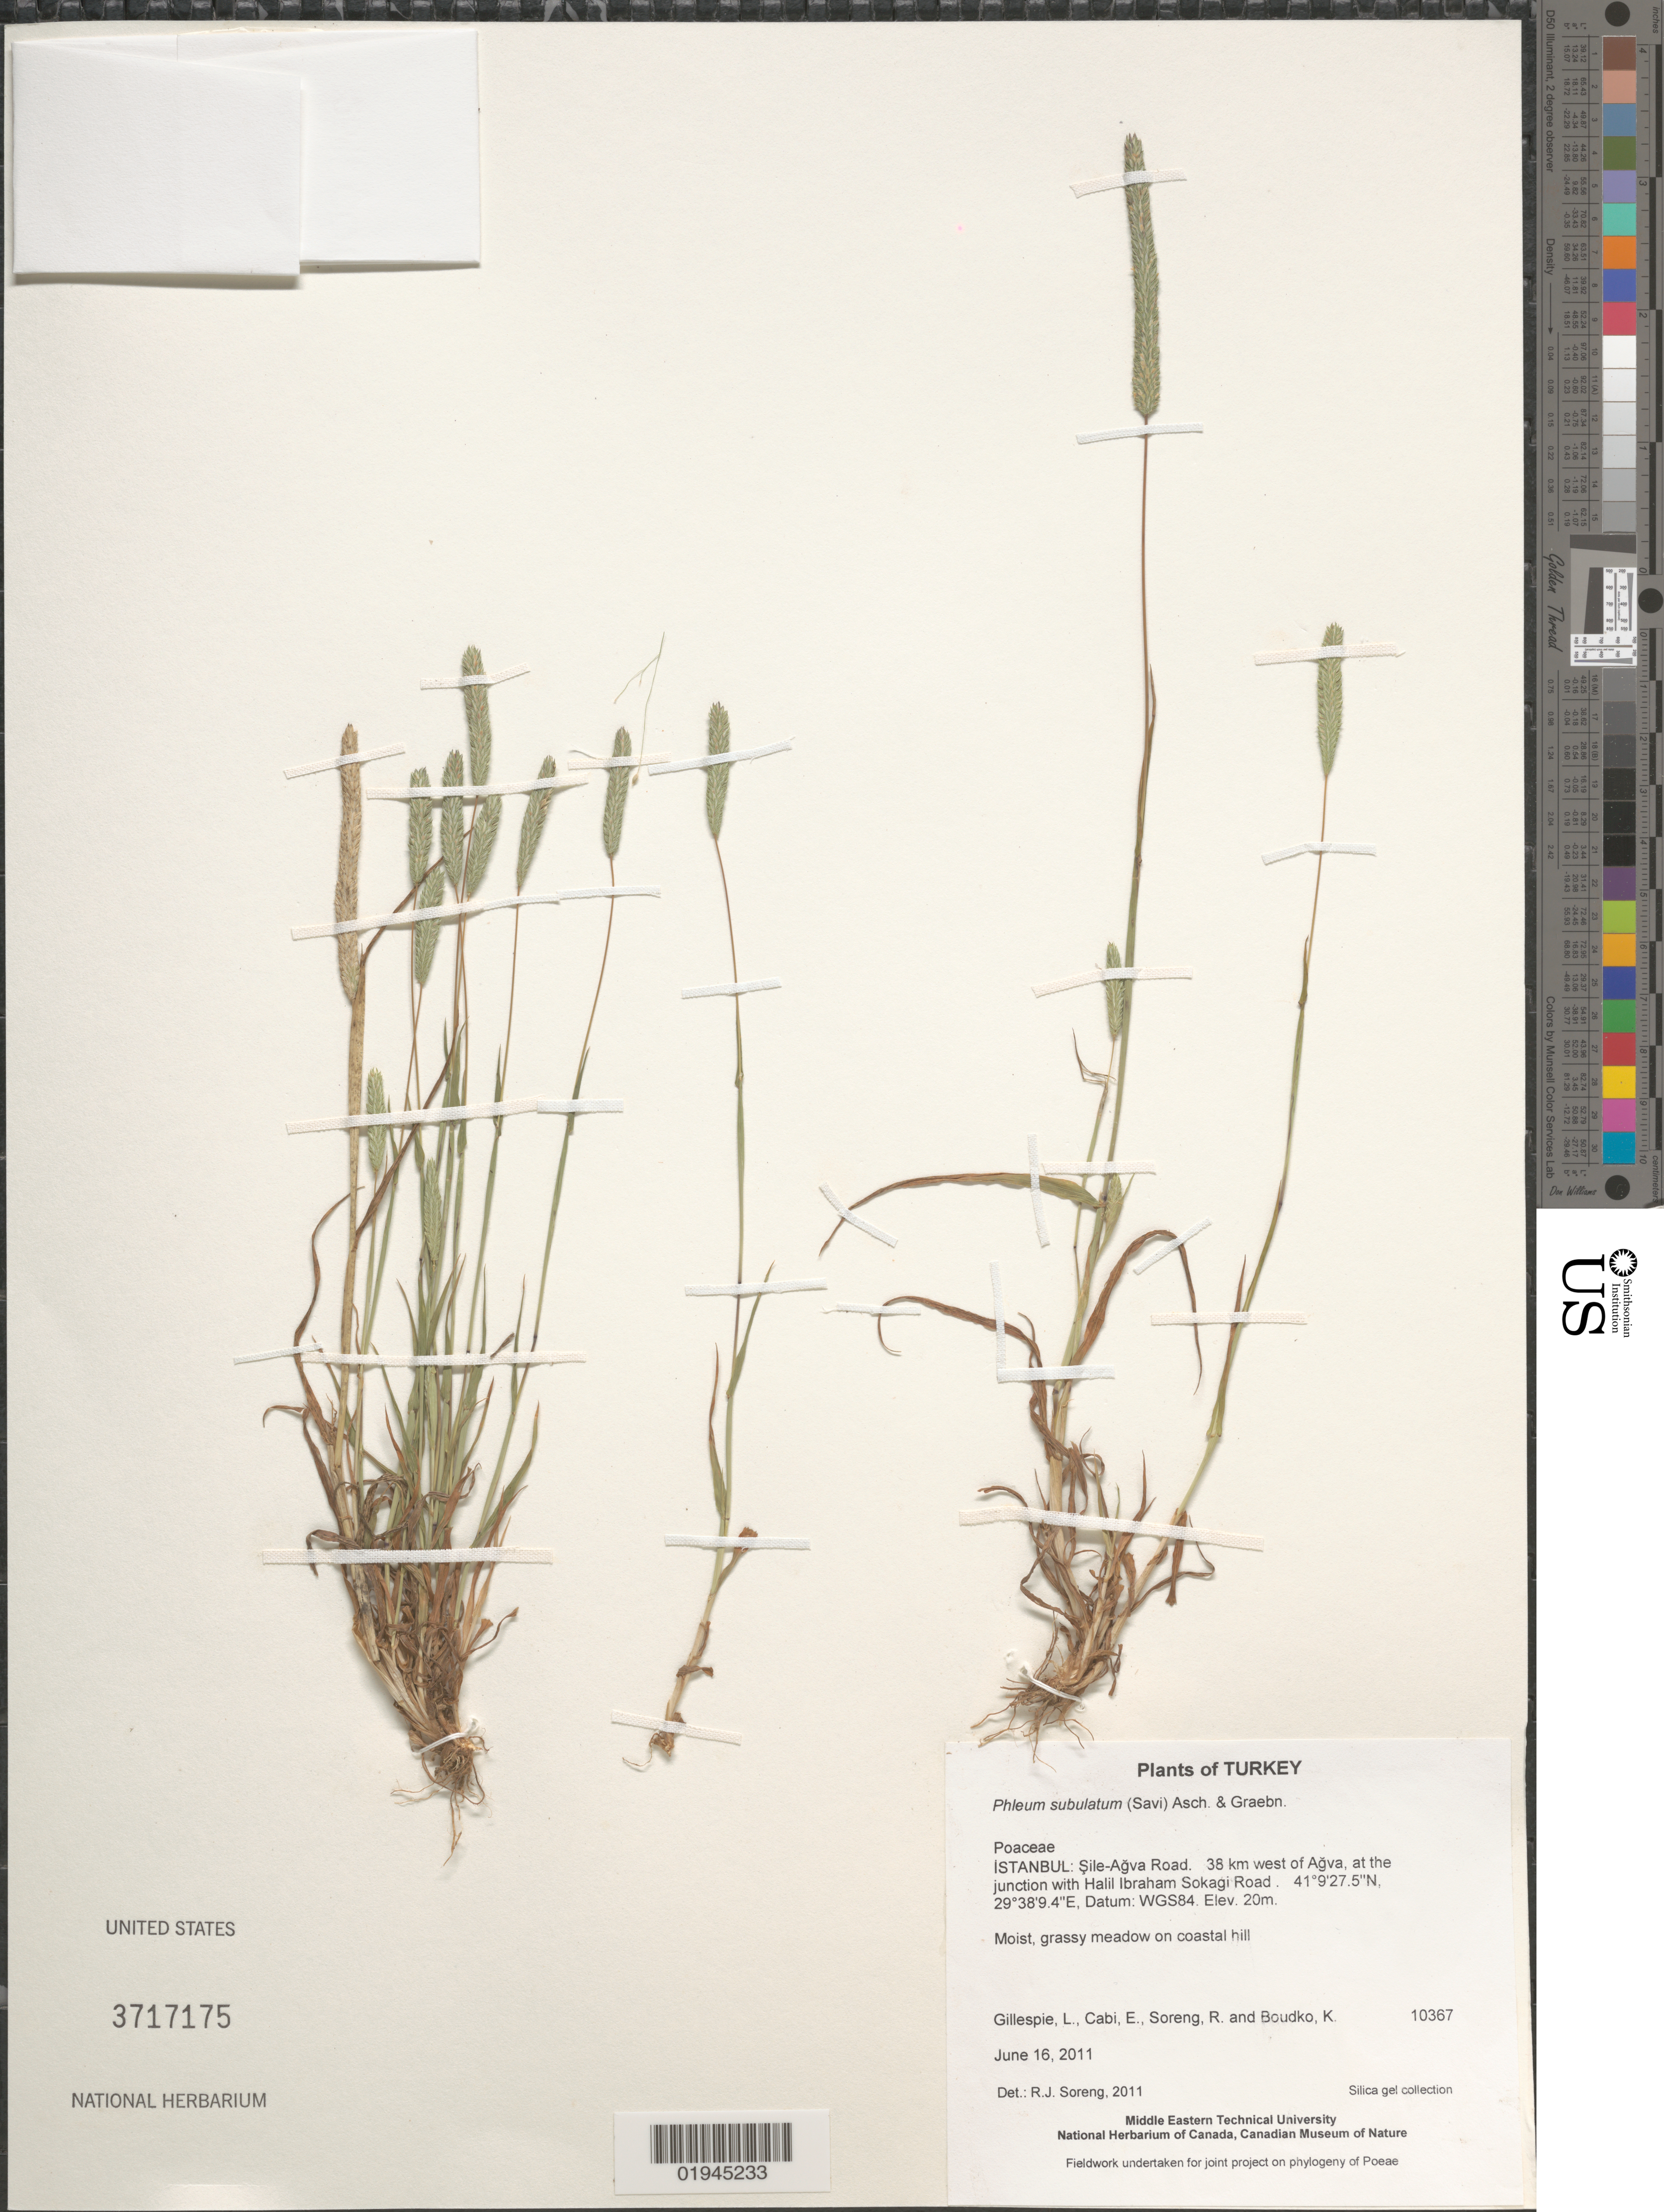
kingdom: Plantae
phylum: Tracheophyta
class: Liliopsida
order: Poales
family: Poaceae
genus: Phleum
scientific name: Phleum subulatum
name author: (Savi) Asch. & Graeb.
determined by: Soreng, Robert J., Research Associate (BOT), Smithsonian Institution - National Museum of Natural History (UNITED STATES)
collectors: L. J. Gillespie, E. Cabi, R. J. Soreng & K. Boudko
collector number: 10367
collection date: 2011-06-16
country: Turkey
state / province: Istanbul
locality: Sile-Agva Road. 38 km west of Agva, at the junction with Halil Ibraham Sokagi Road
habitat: Moist, grassy meadow on coastal hill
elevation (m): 20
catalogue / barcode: US 3717175